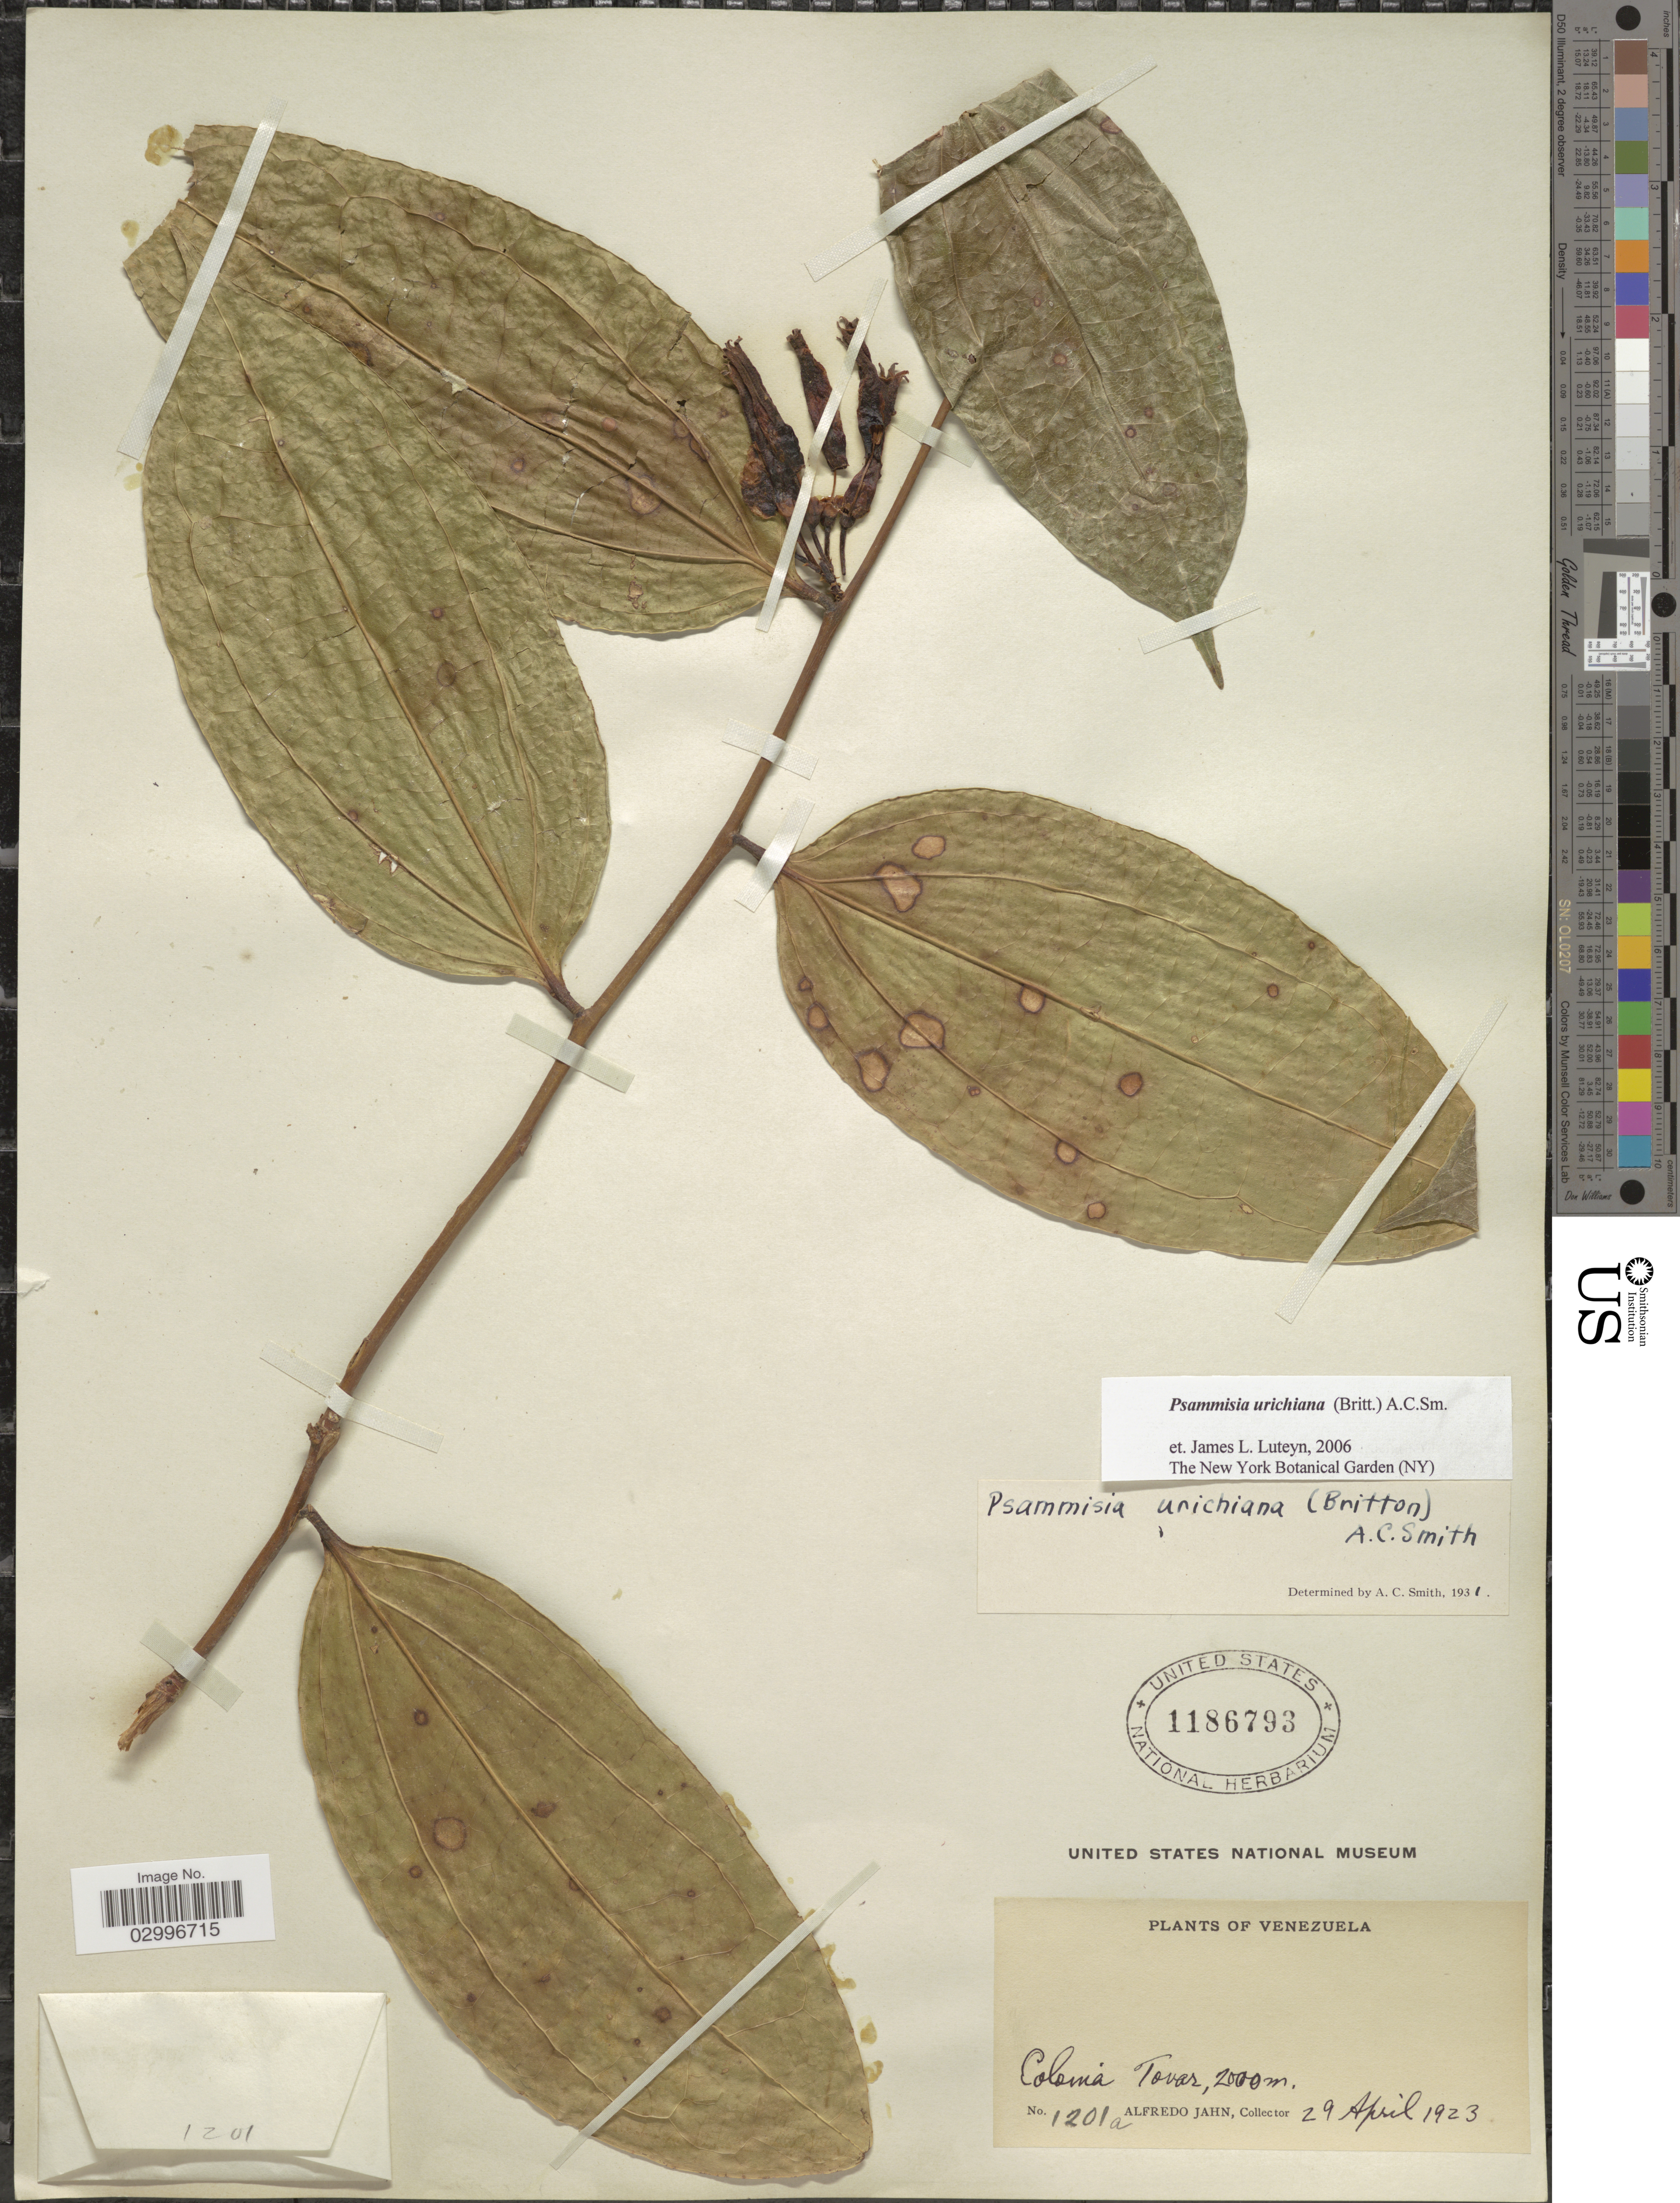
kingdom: Plantae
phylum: Tracheophyta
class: Magnoliopsida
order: Ericales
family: Ericaceae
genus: Psammisia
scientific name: Psammisia urichiana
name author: (Britton) A.C. Sm.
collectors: A. Jahn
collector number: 1201a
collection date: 1923-04-29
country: Venezuela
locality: Colonia Tovar.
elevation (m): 2000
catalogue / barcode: US 1186793